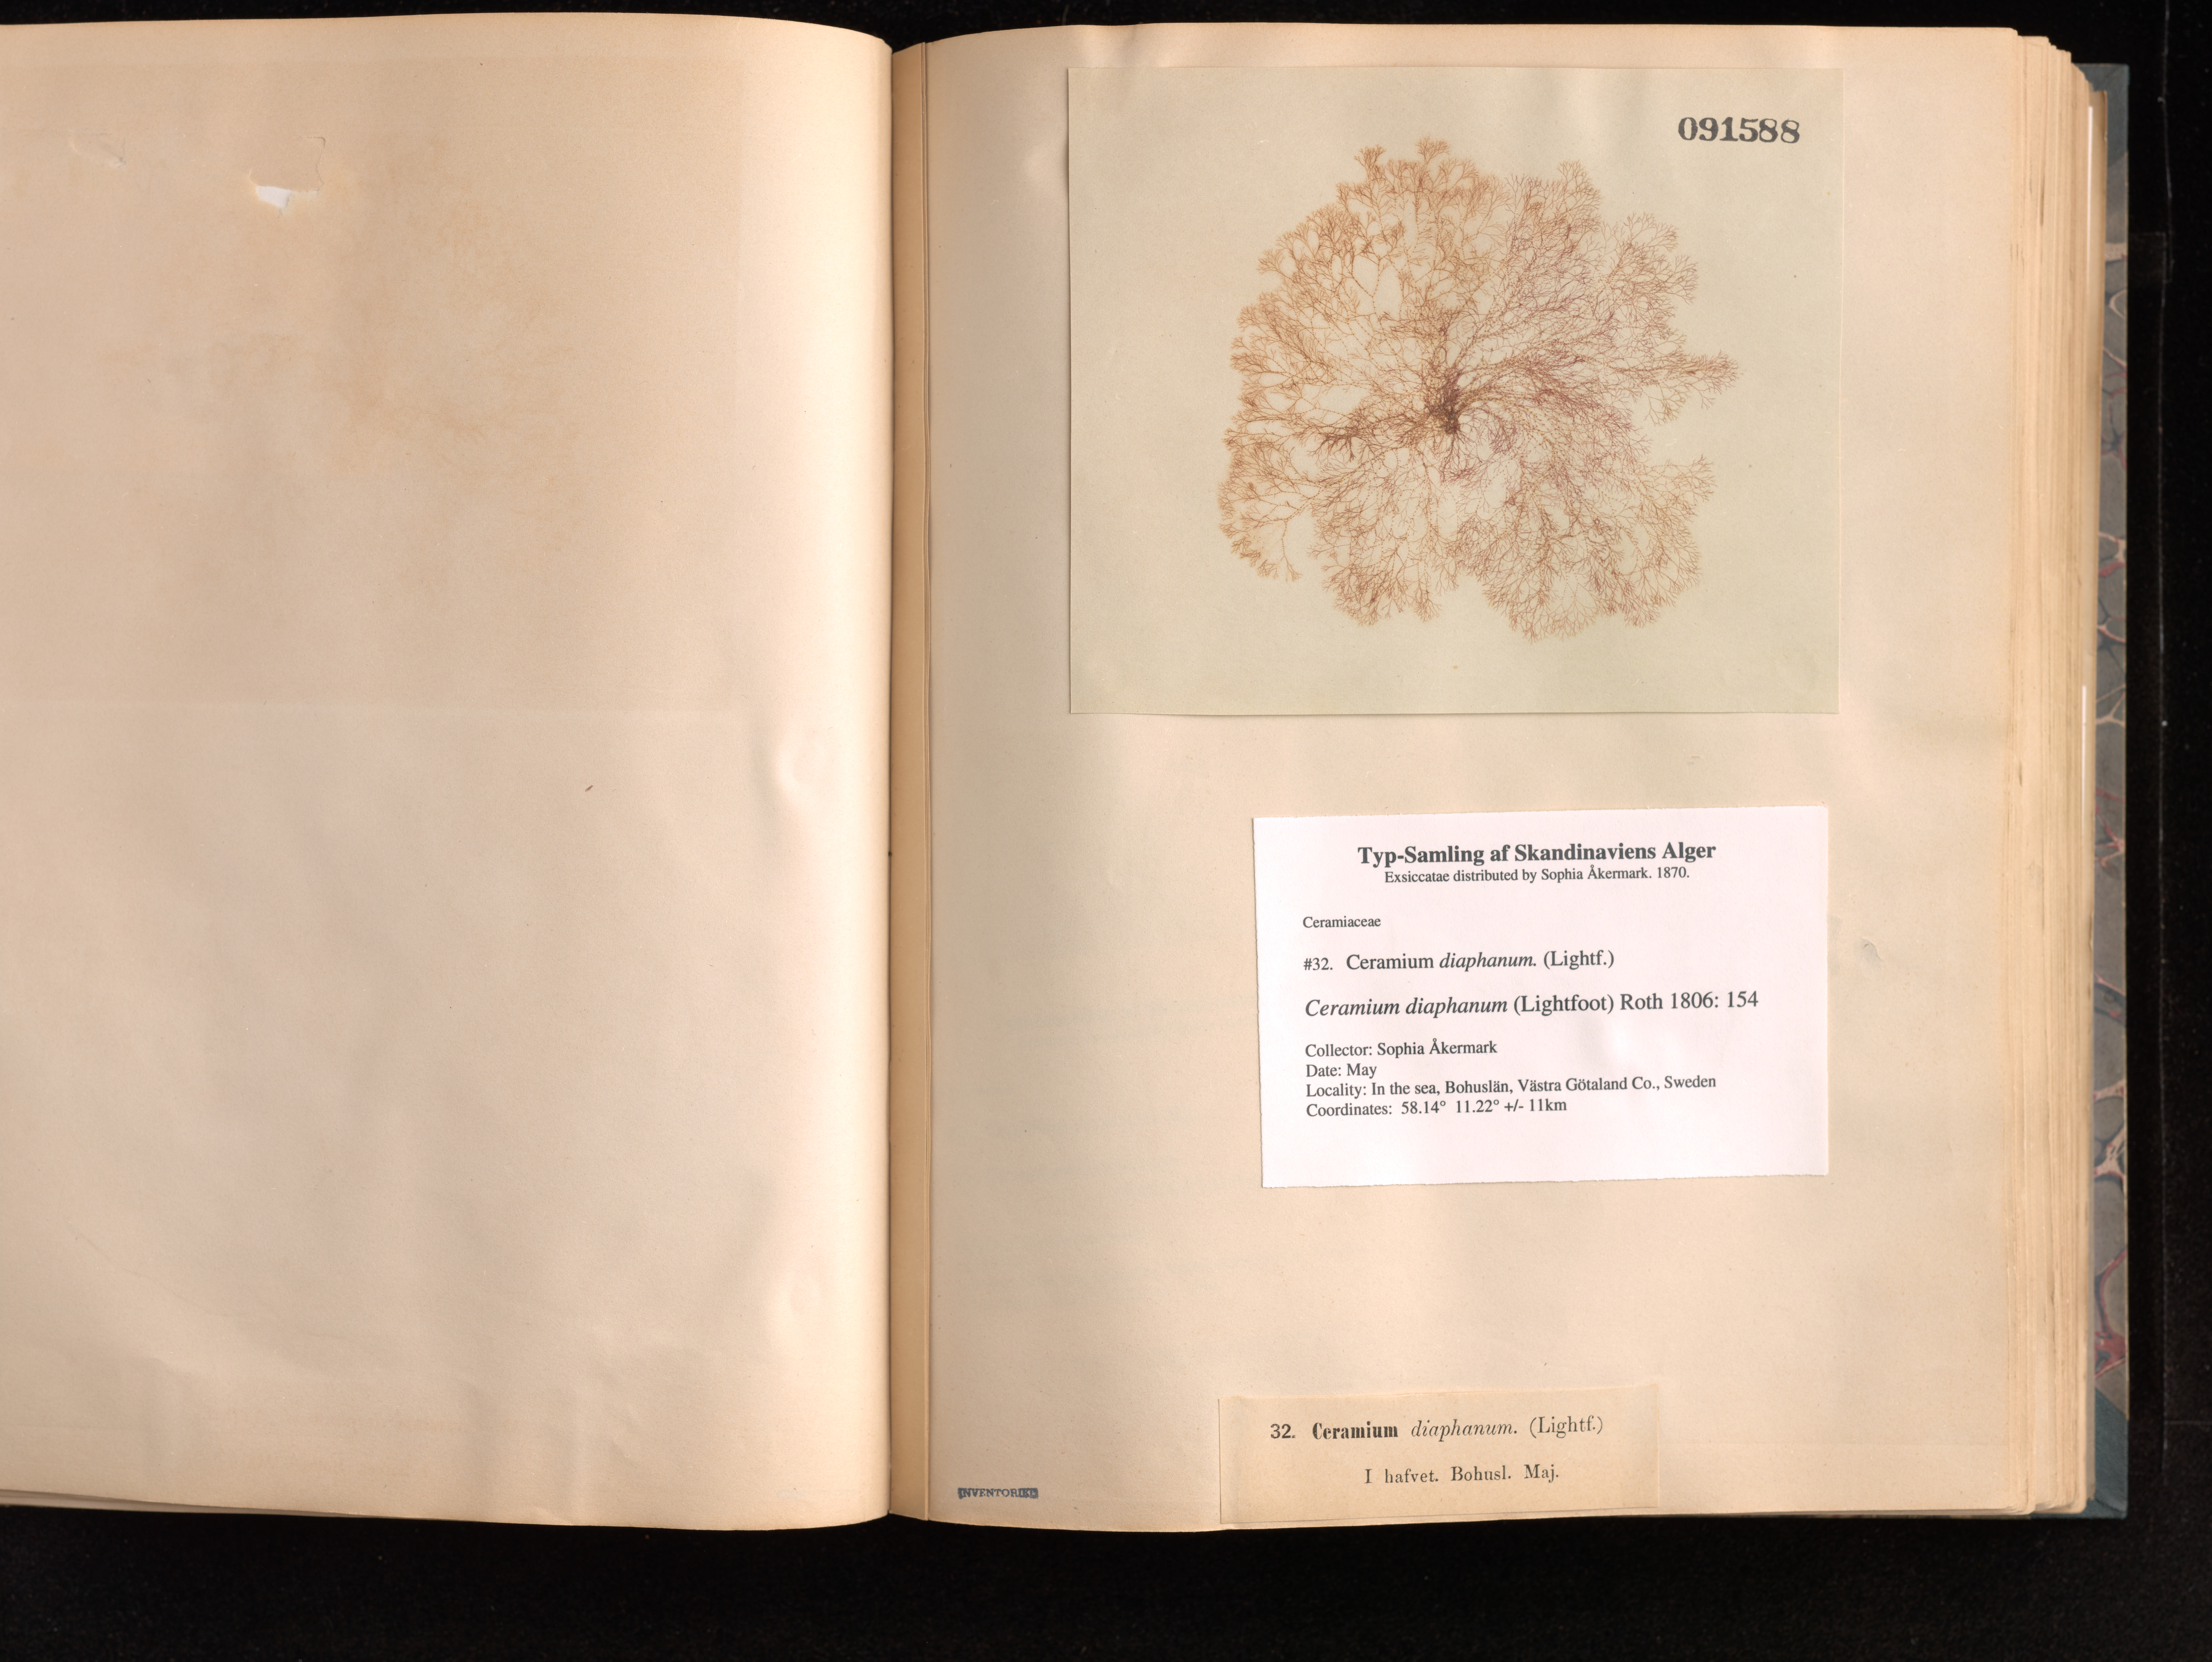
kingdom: Plantae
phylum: Rhodophyta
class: Florideophyceae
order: Ceramiales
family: Ceramiaceae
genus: Ceramium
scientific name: Ceramium diaphanum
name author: (Lightf.) Roth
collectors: S. Akermark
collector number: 32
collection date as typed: May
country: Sweden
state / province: Västra Götaland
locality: Bohuslan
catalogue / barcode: US 91588